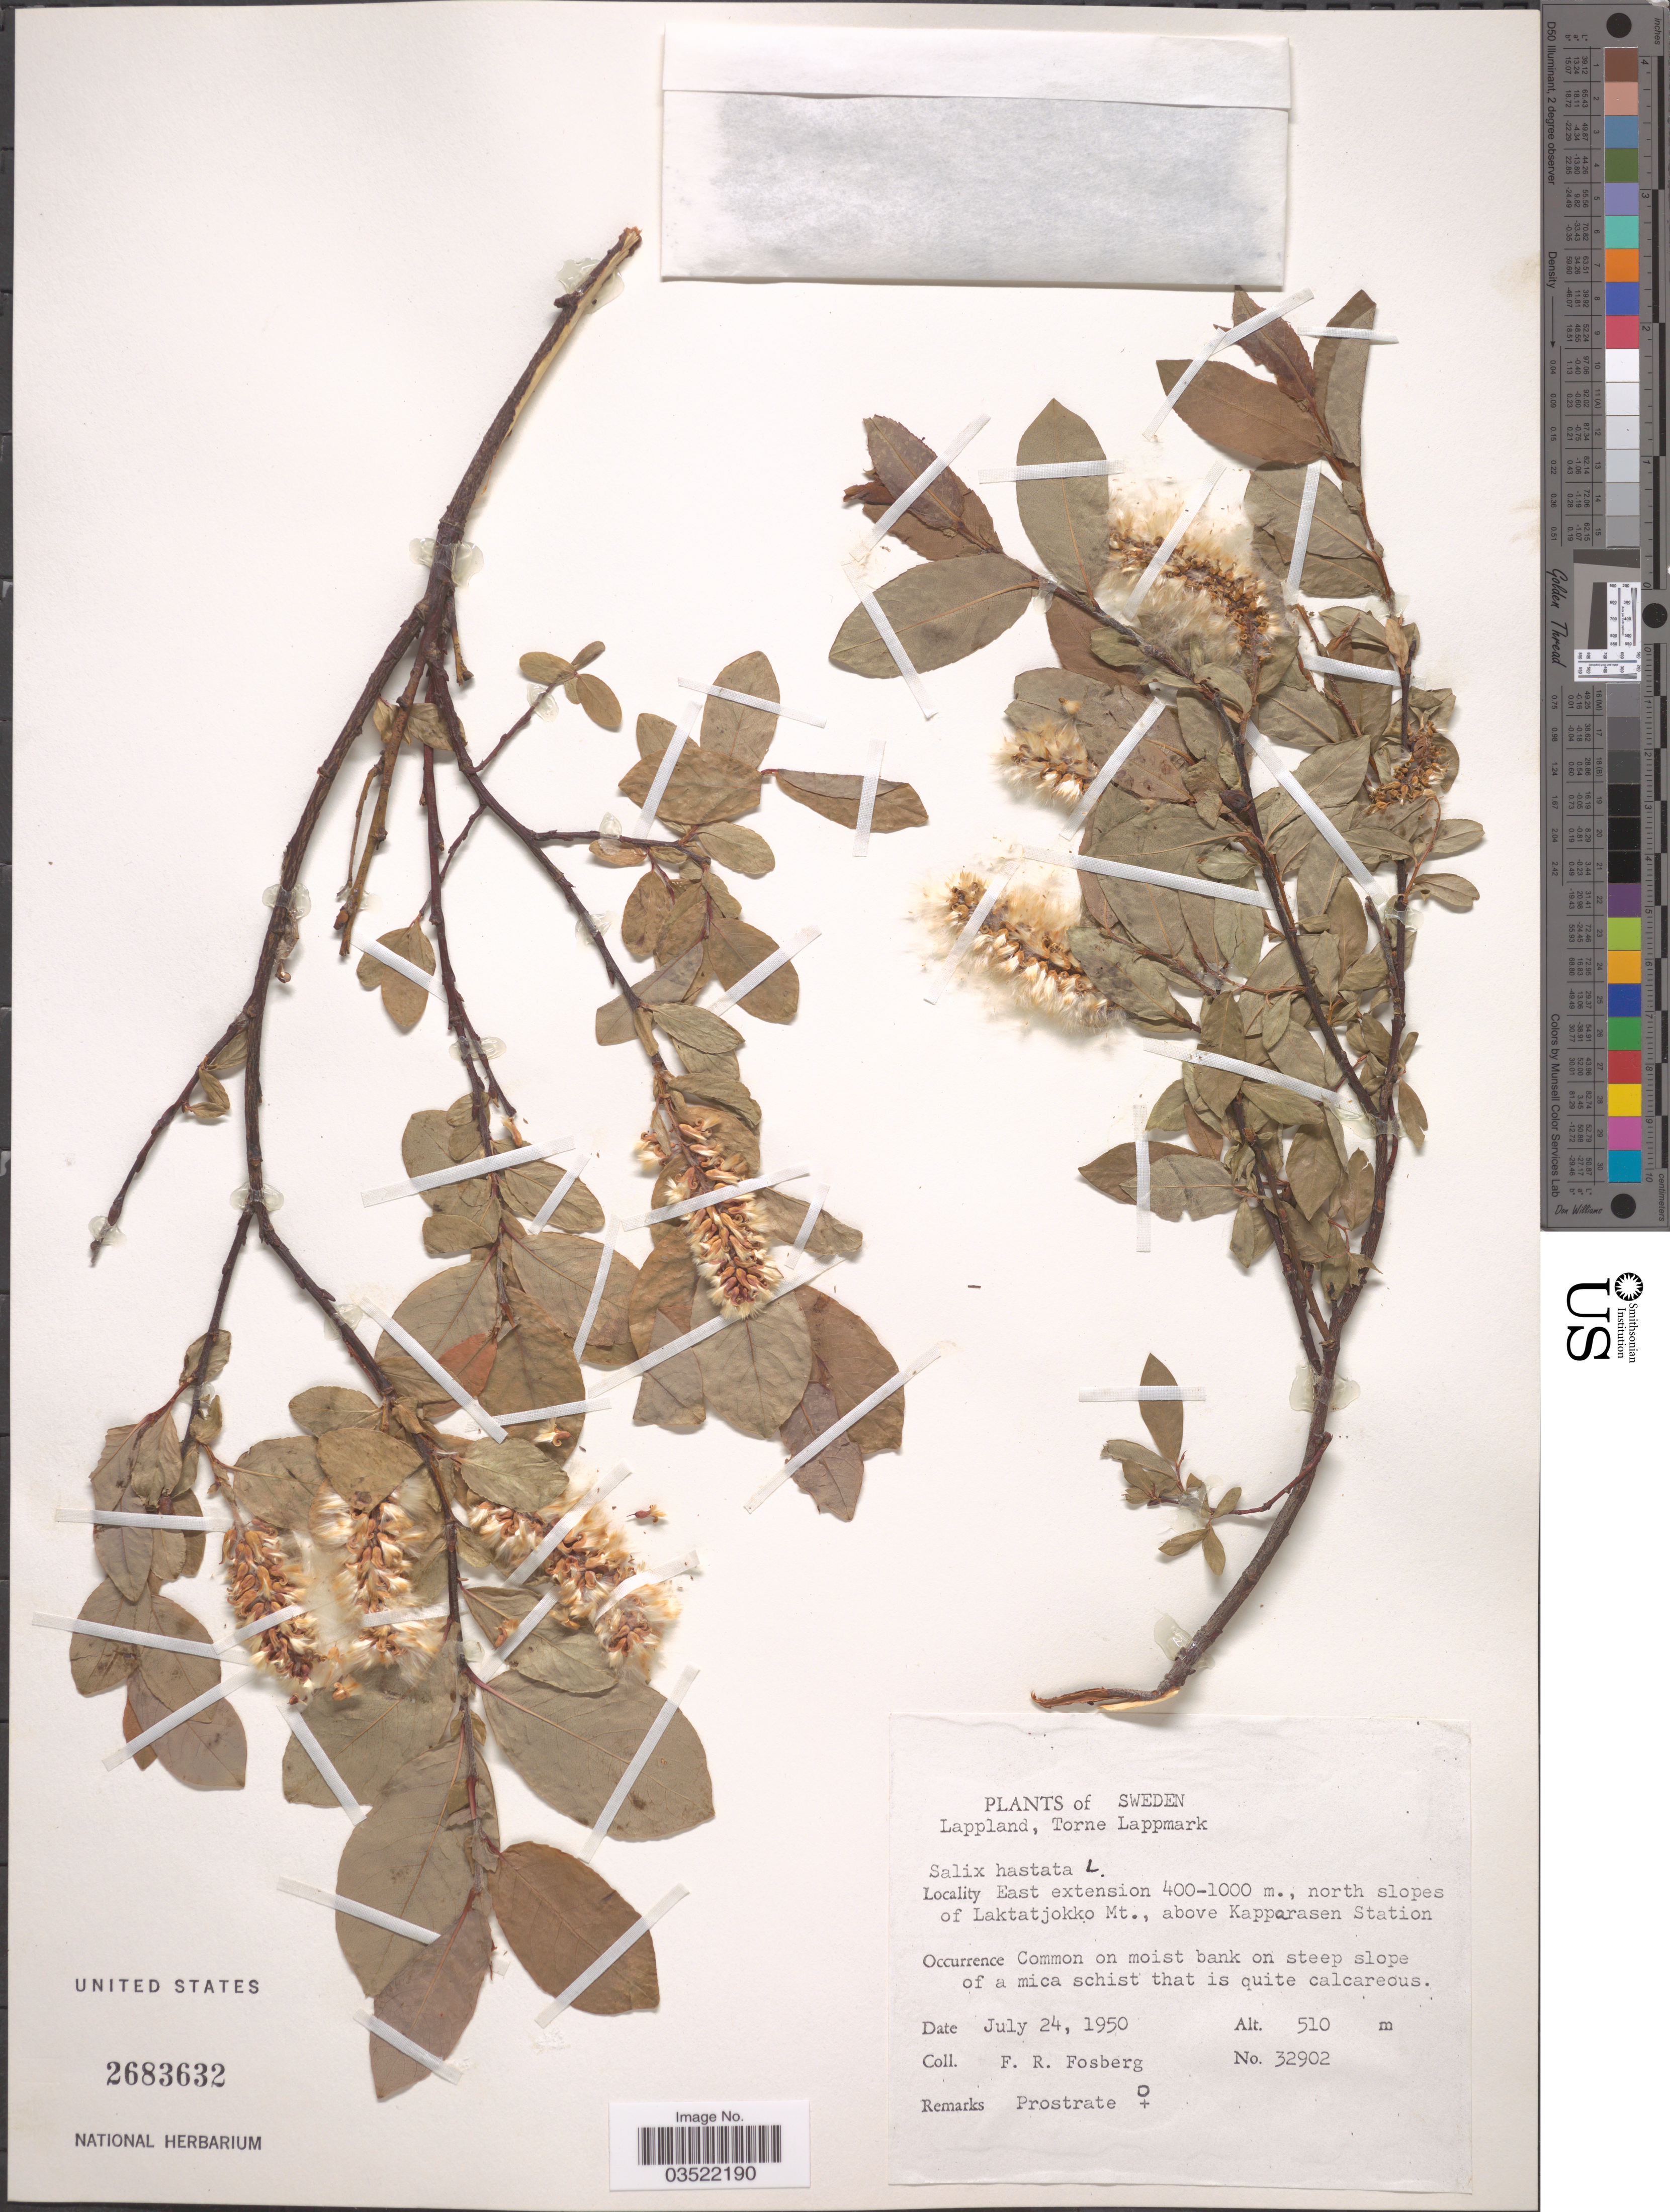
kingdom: Plantae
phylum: Tracheophyta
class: Magnoliopsida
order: Malpighiales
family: Salicaceae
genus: Salix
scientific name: Salix hastata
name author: L.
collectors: F. R. Fosberg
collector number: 32902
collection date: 1950-07-24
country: Sweden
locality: Lappland, Torne Lappmark. East extension 400-1000 m., north slopes of Laktatjokko Mt., above Kapparasen Station.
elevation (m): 510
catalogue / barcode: US 2683632